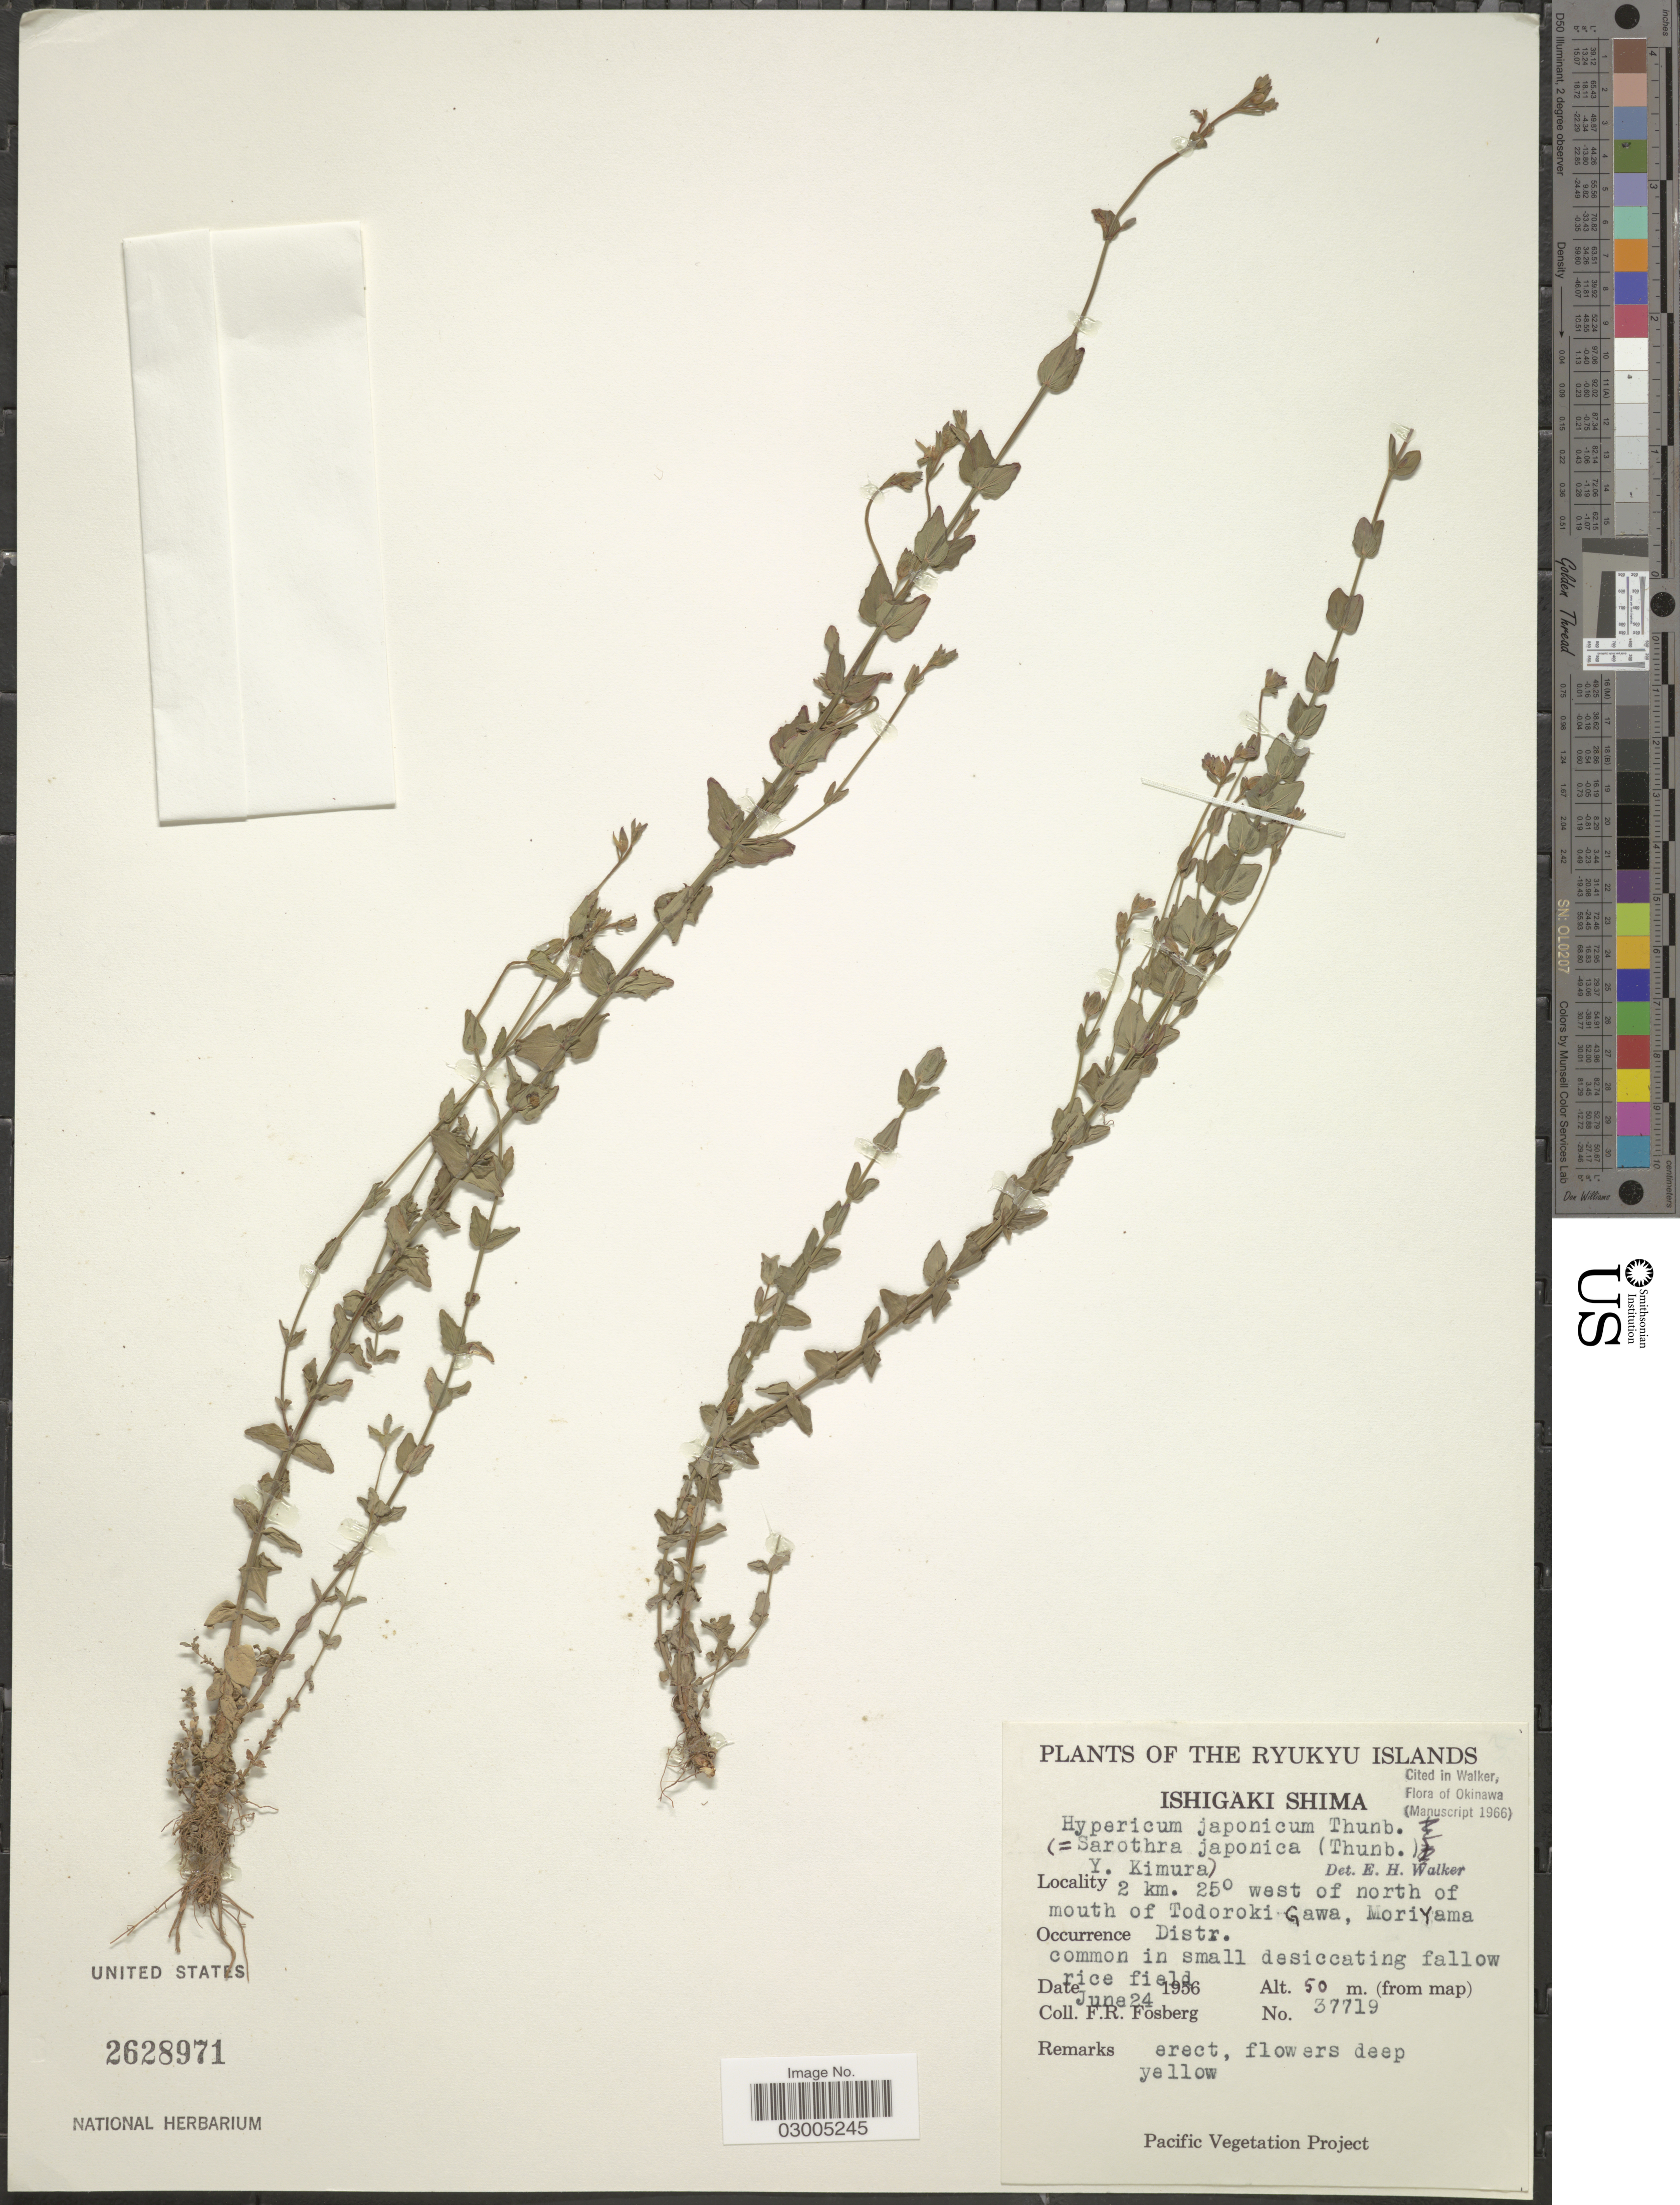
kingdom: Plantae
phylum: Tracheophyta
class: Magnoliopsida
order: Malpighiales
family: Hypericaceae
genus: Hypericum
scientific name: Hypericum japonicum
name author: Thunb.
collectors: F. R. Fosberg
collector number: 37719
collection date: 1956-06-24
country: Japan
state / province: Okinawa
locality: The Ryukyu Islands. Ishigaki Shima. 2 km. 25° west of north of mouth of Todoroki Gawa, Moriyama Distr.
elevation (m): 50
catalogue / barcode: US 2628971